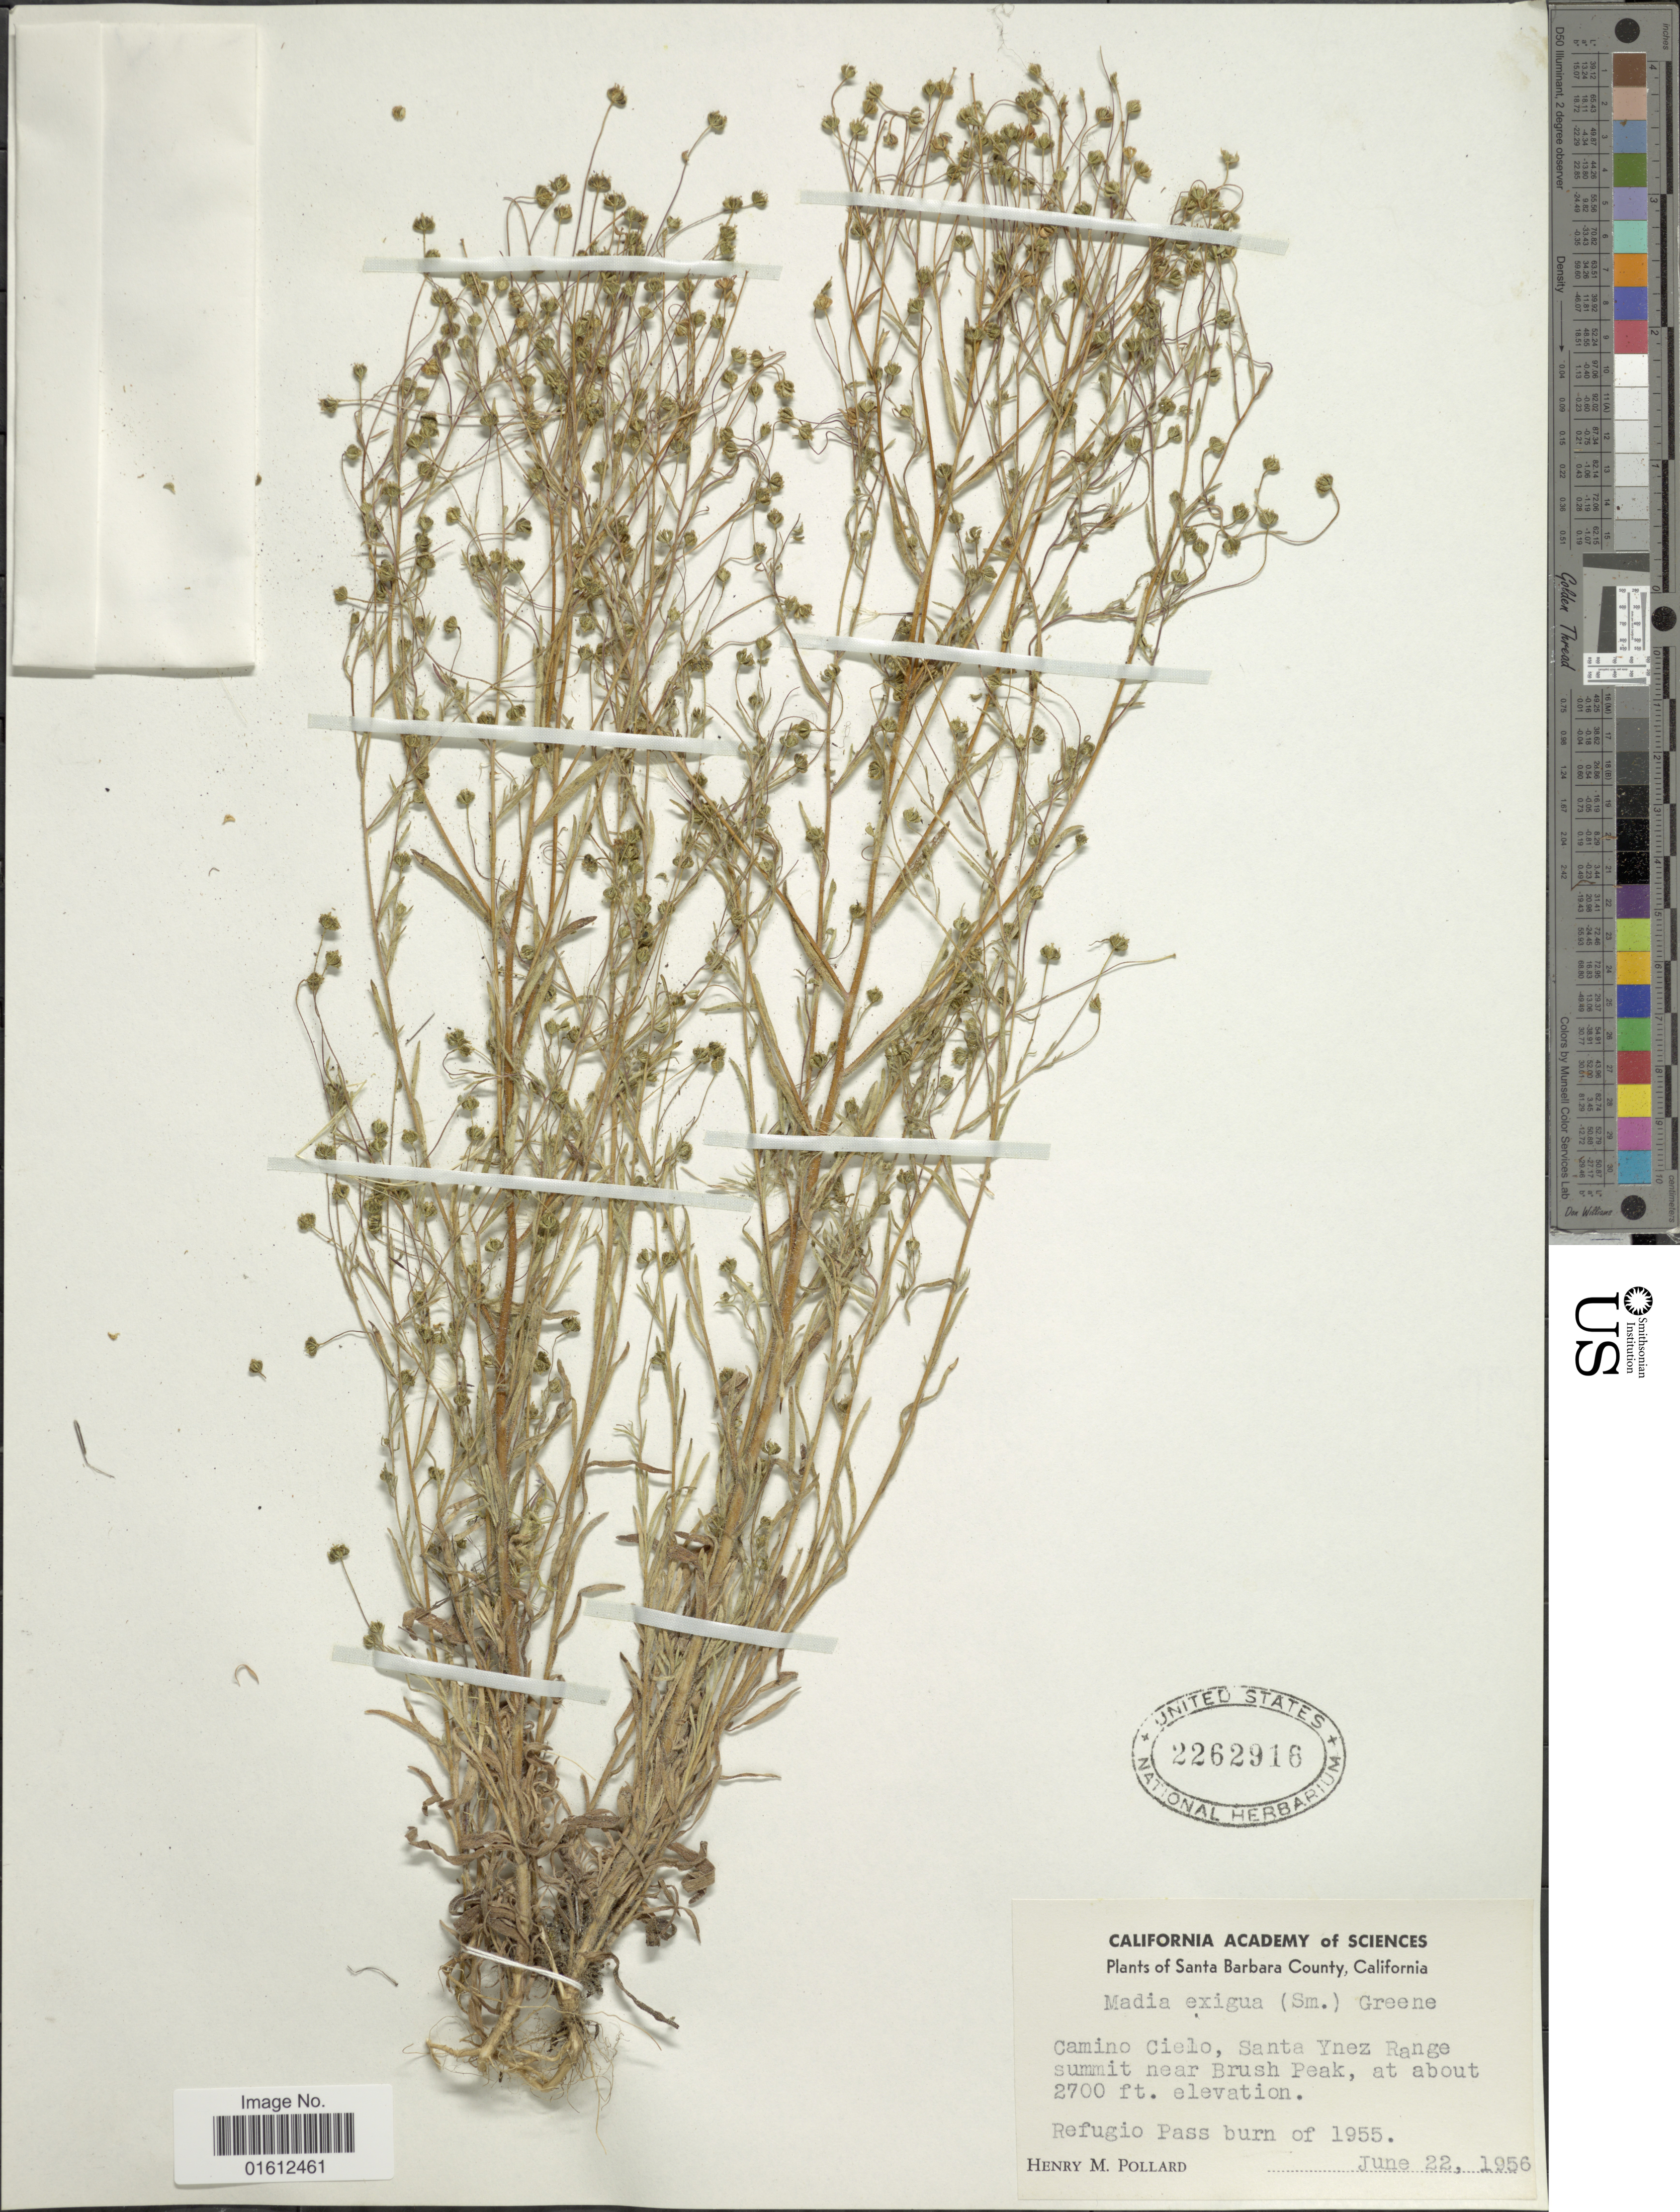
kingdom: Plantae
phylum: Tracheophyta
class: Magnoliopsida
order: Asterales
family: Asteraceae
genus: Madia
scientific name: Madia exigua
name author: (Sm.) A. Gray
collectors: H. M. Pollard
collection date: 1956-06-22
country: United States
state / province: California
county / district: Santa Barbara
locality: Santa Barbara County. Camino Cielo, Santa Ynez Range summit near Brush Peak.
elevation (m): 823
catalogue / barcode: US 2262916